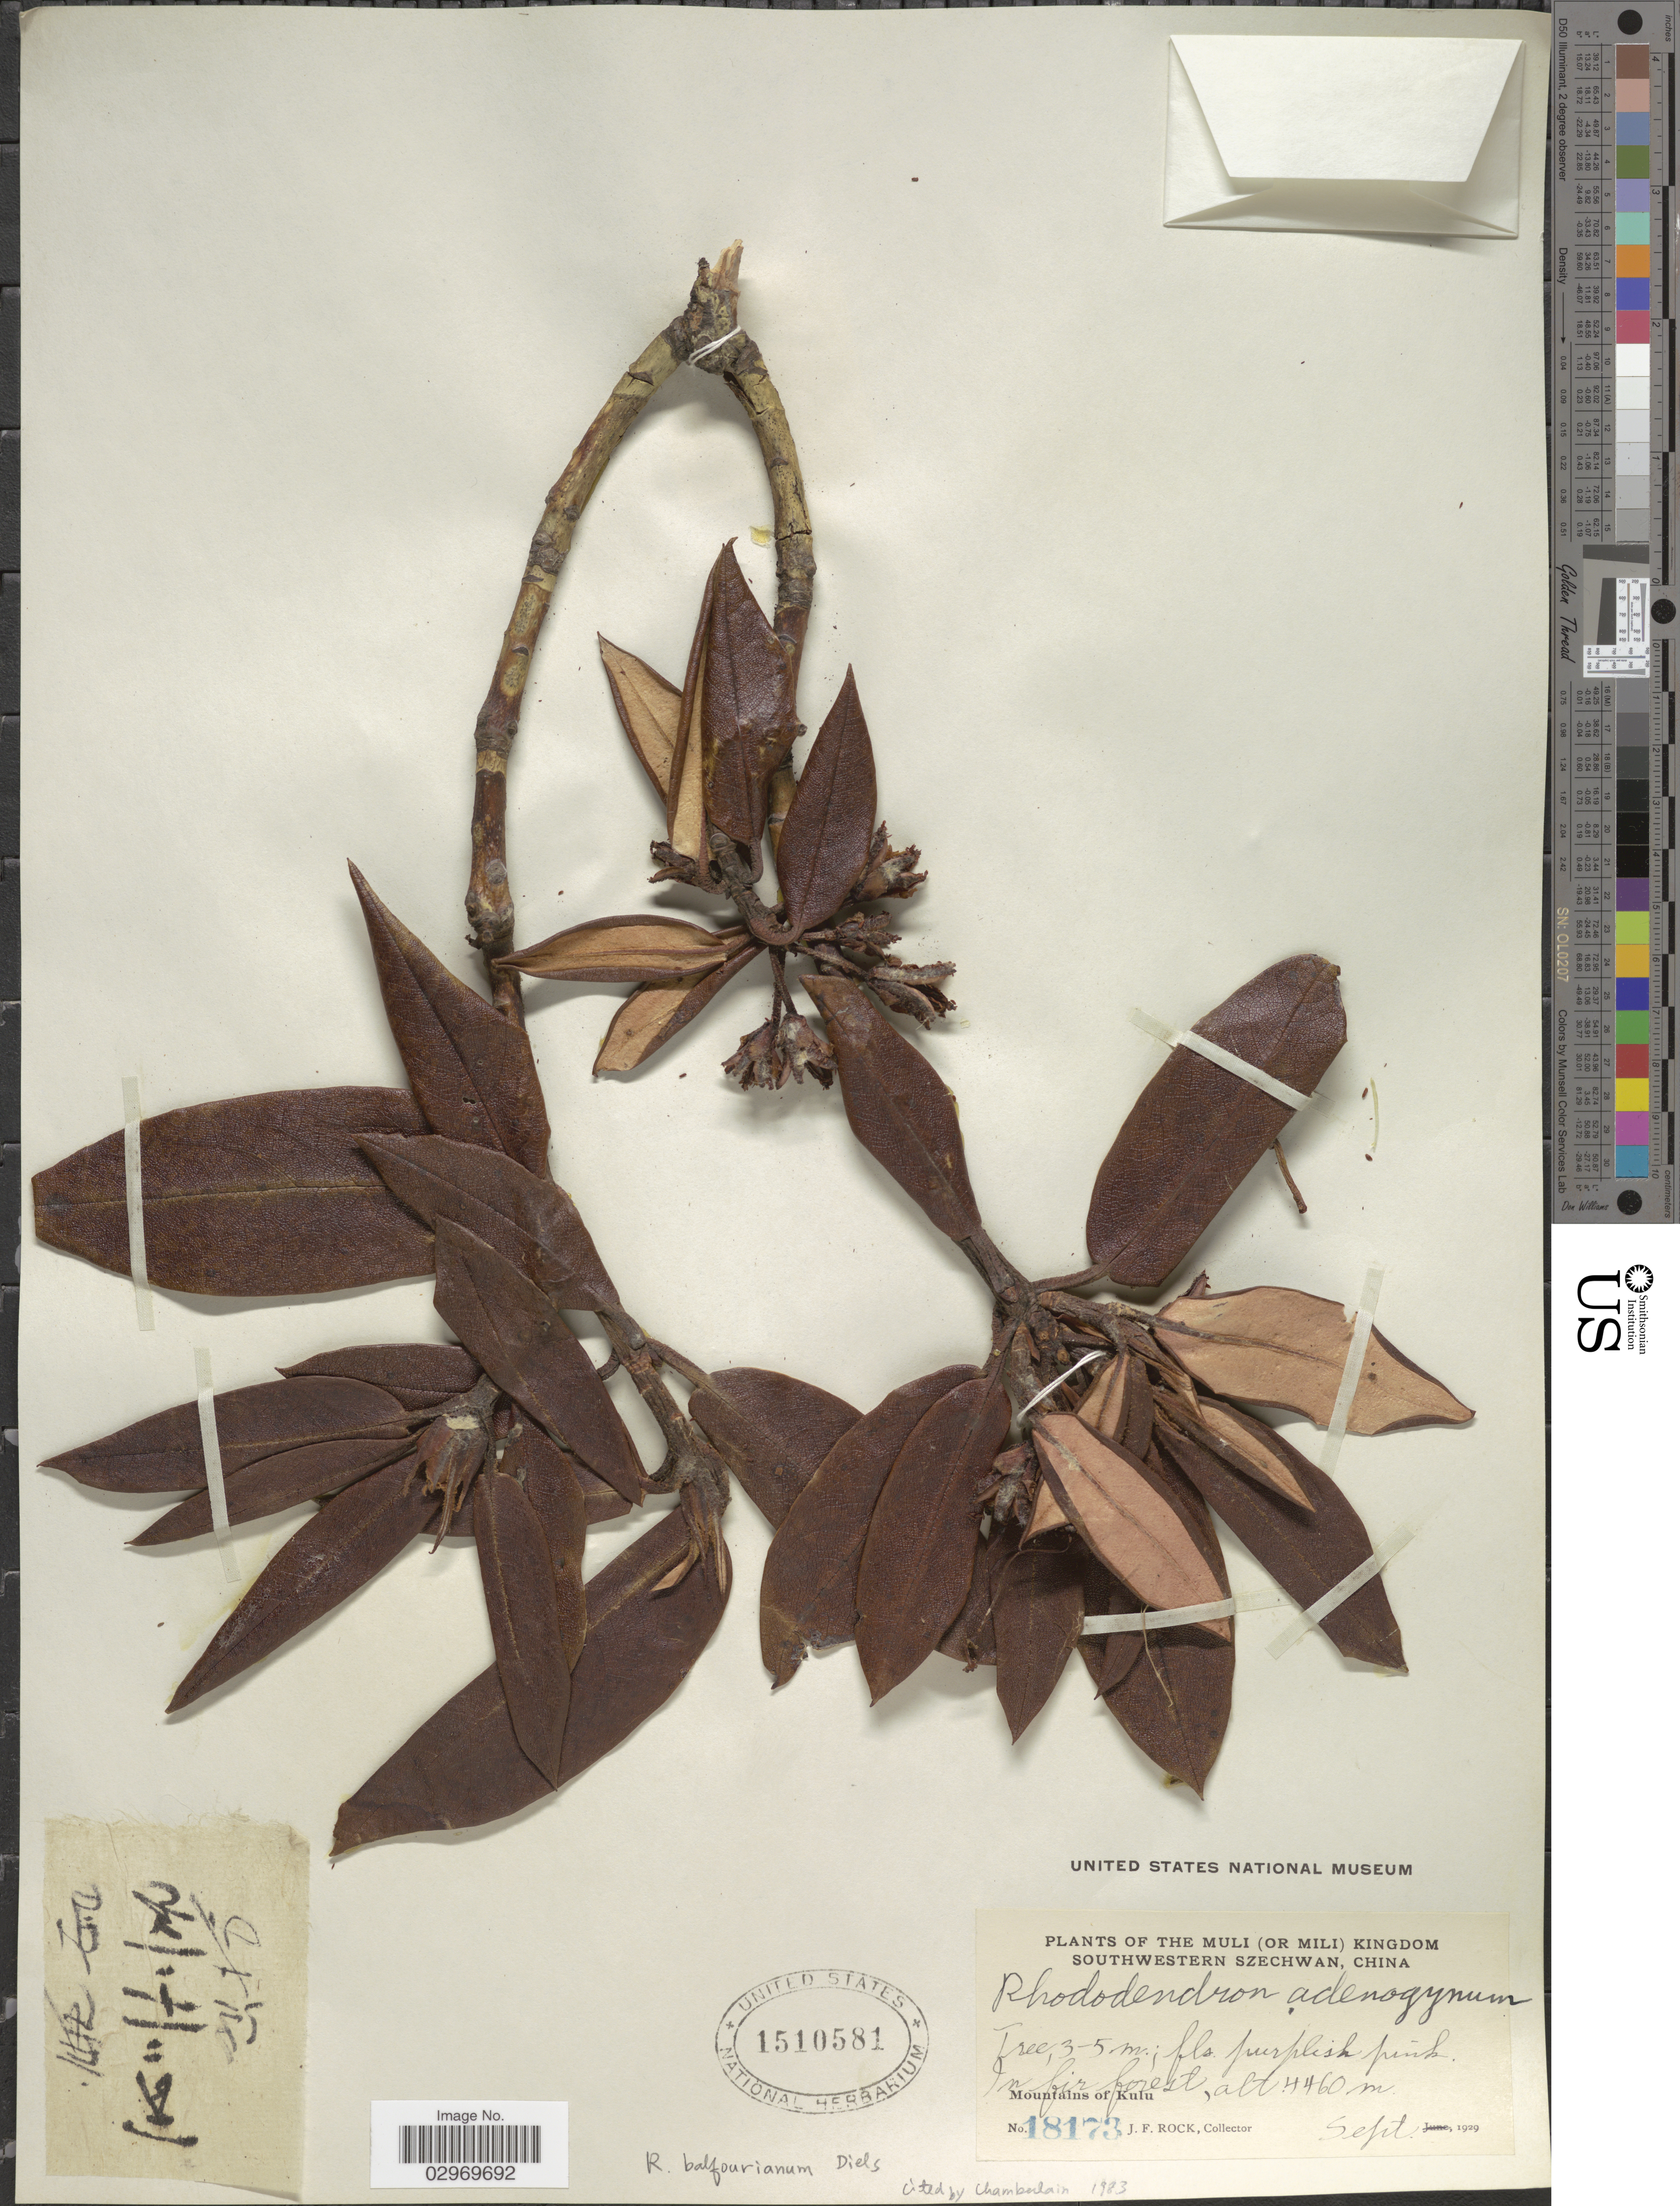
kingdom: Plantae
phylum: Tracheophyta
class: Magnoliopsida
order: Ericales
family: Ericaceae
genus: Rhododendron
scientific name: Rhododendron balfourianum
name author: Diels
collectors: J. Rock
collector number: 18173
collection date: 1929-09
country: China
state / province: Sichuan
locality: The Muli (or Mili) Kingdom, Southwestern Szechwan. In fir forest. Mountains of Kulu.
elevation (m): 4460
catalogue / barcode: US 1510581